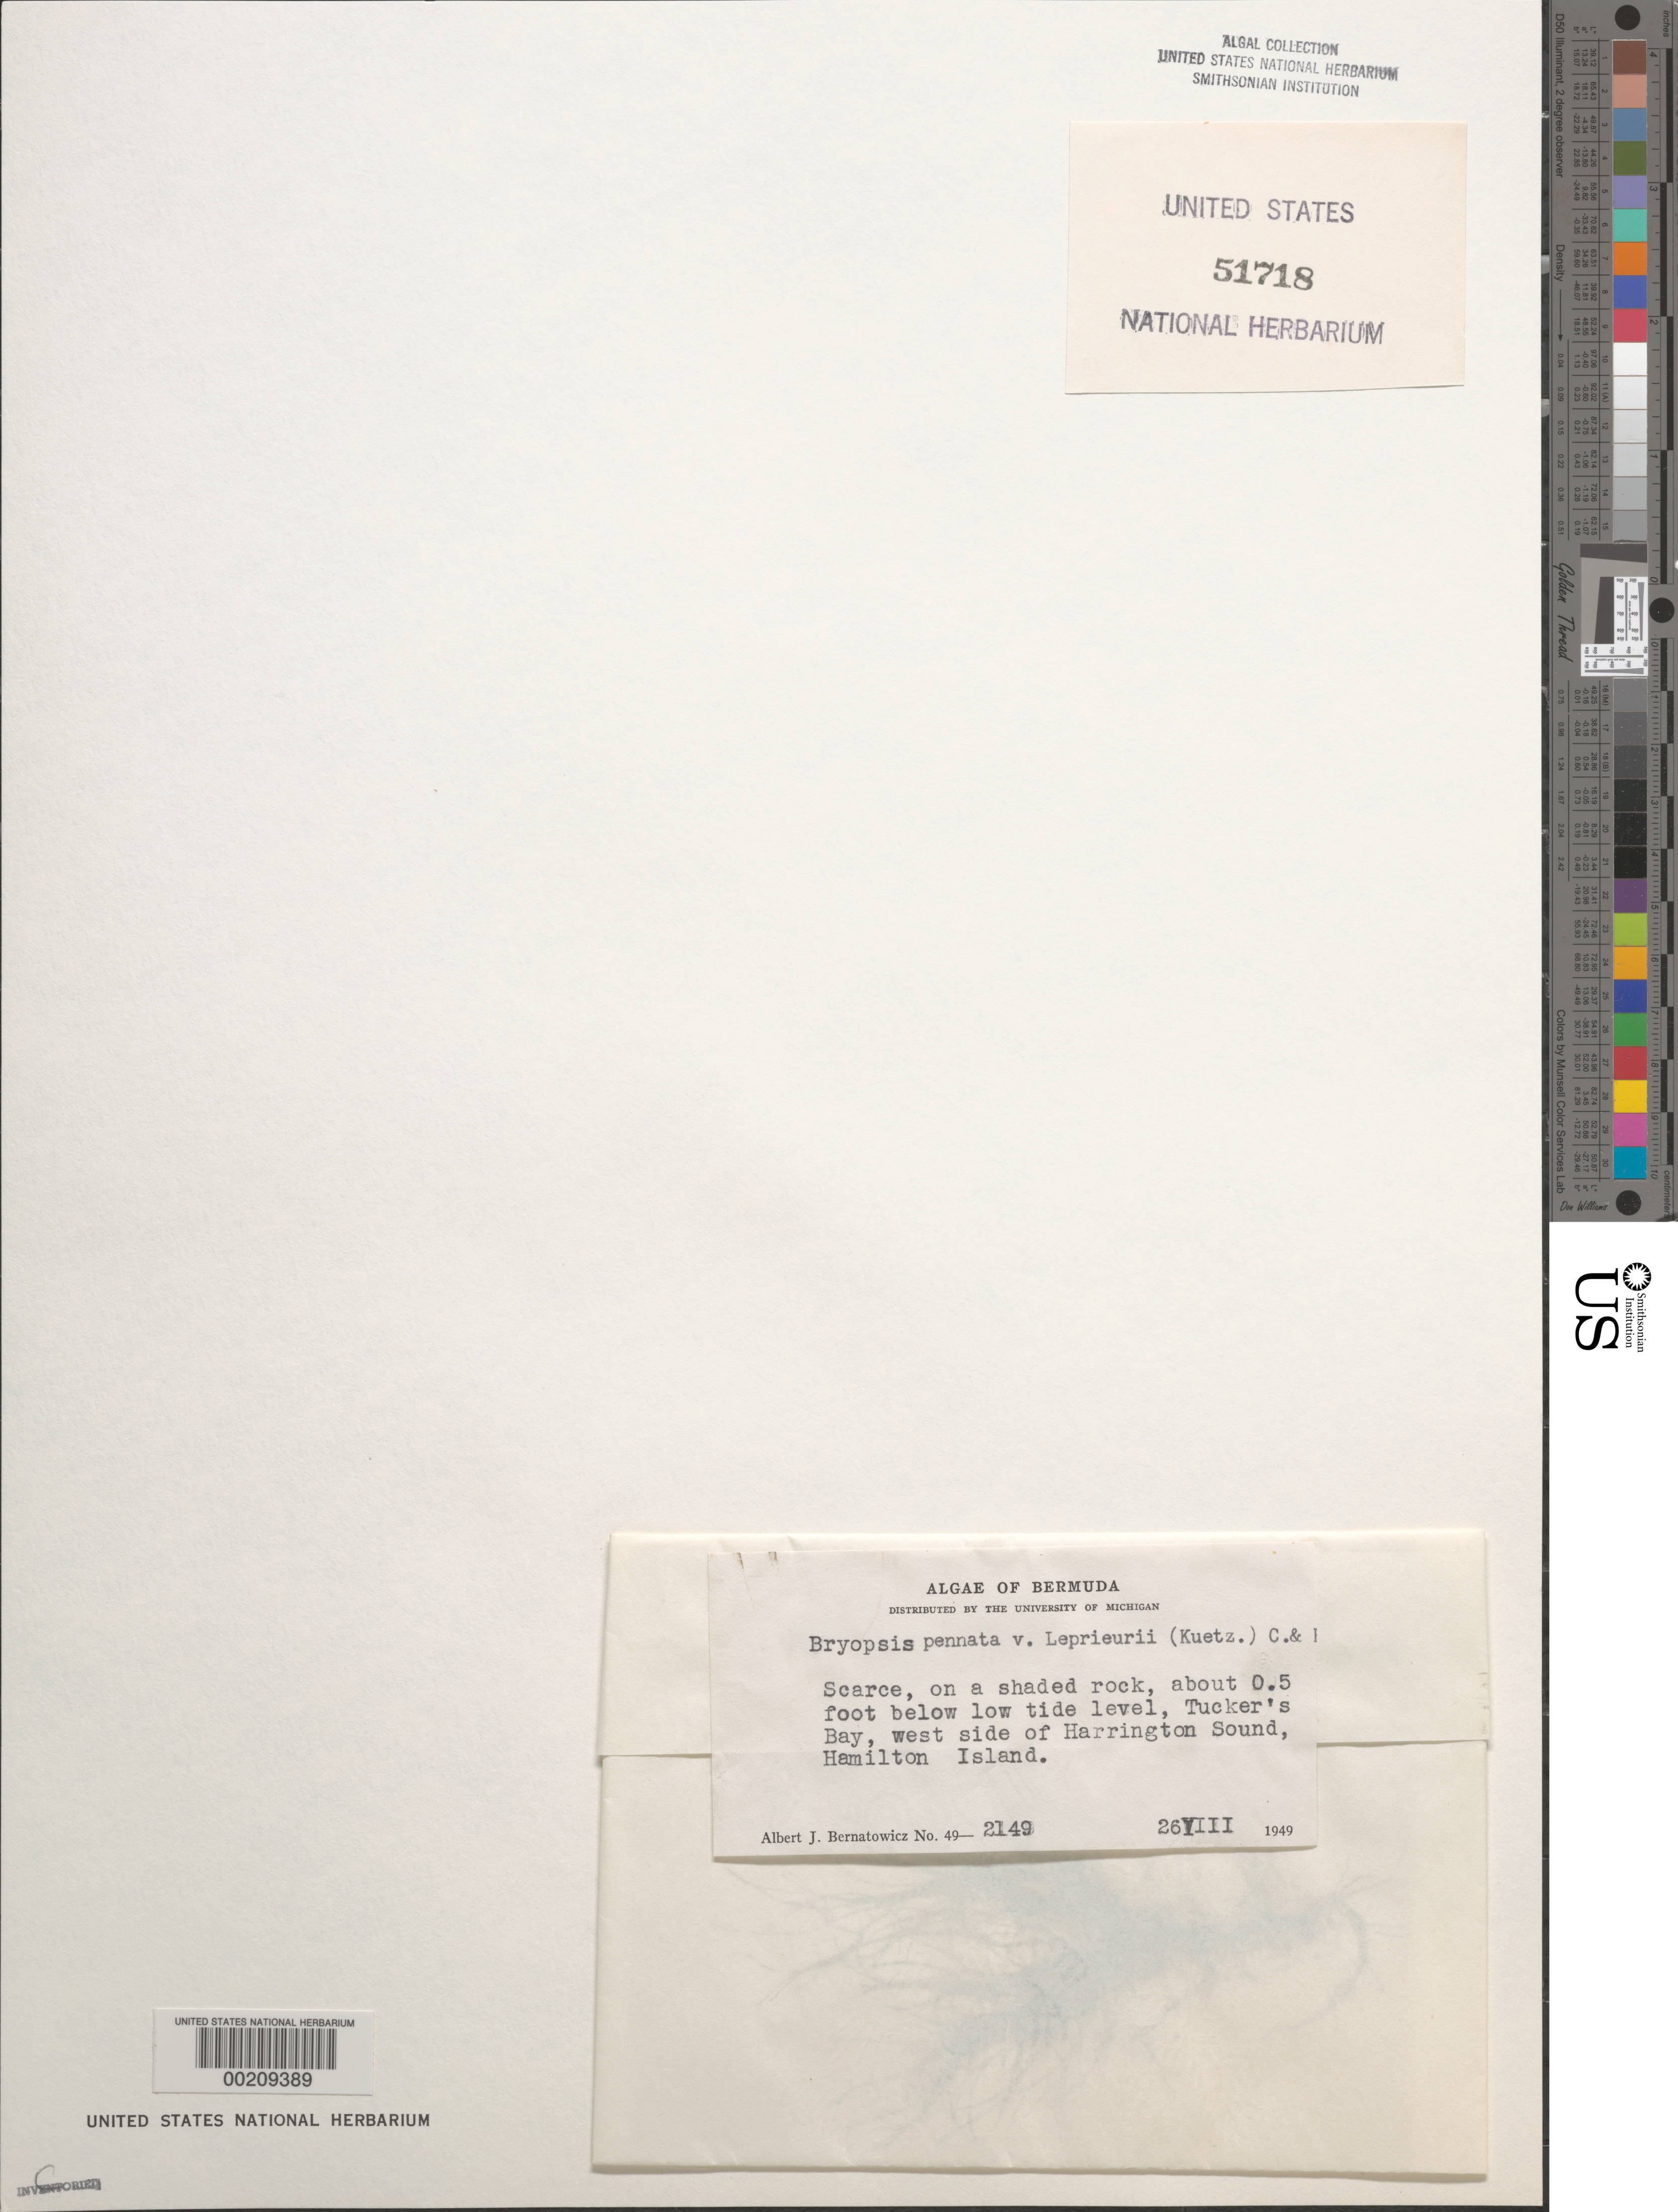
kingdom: Plantae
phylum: Chlorophyta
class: Ulvophyceae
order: Bryopsidales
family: Bryopsidaceae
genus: Bryopsis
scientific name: Bryopsis pennata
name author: J.V.Lamouroux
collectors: A. Bernatowicz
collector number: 49-2149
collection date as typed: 26 Aug 1949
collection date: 1949-08-26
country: Bermuda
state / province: Saint George's (parish)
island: Bermuda Island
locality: Tucker's Town Bay, Harrington Sound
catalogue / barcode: US 51718